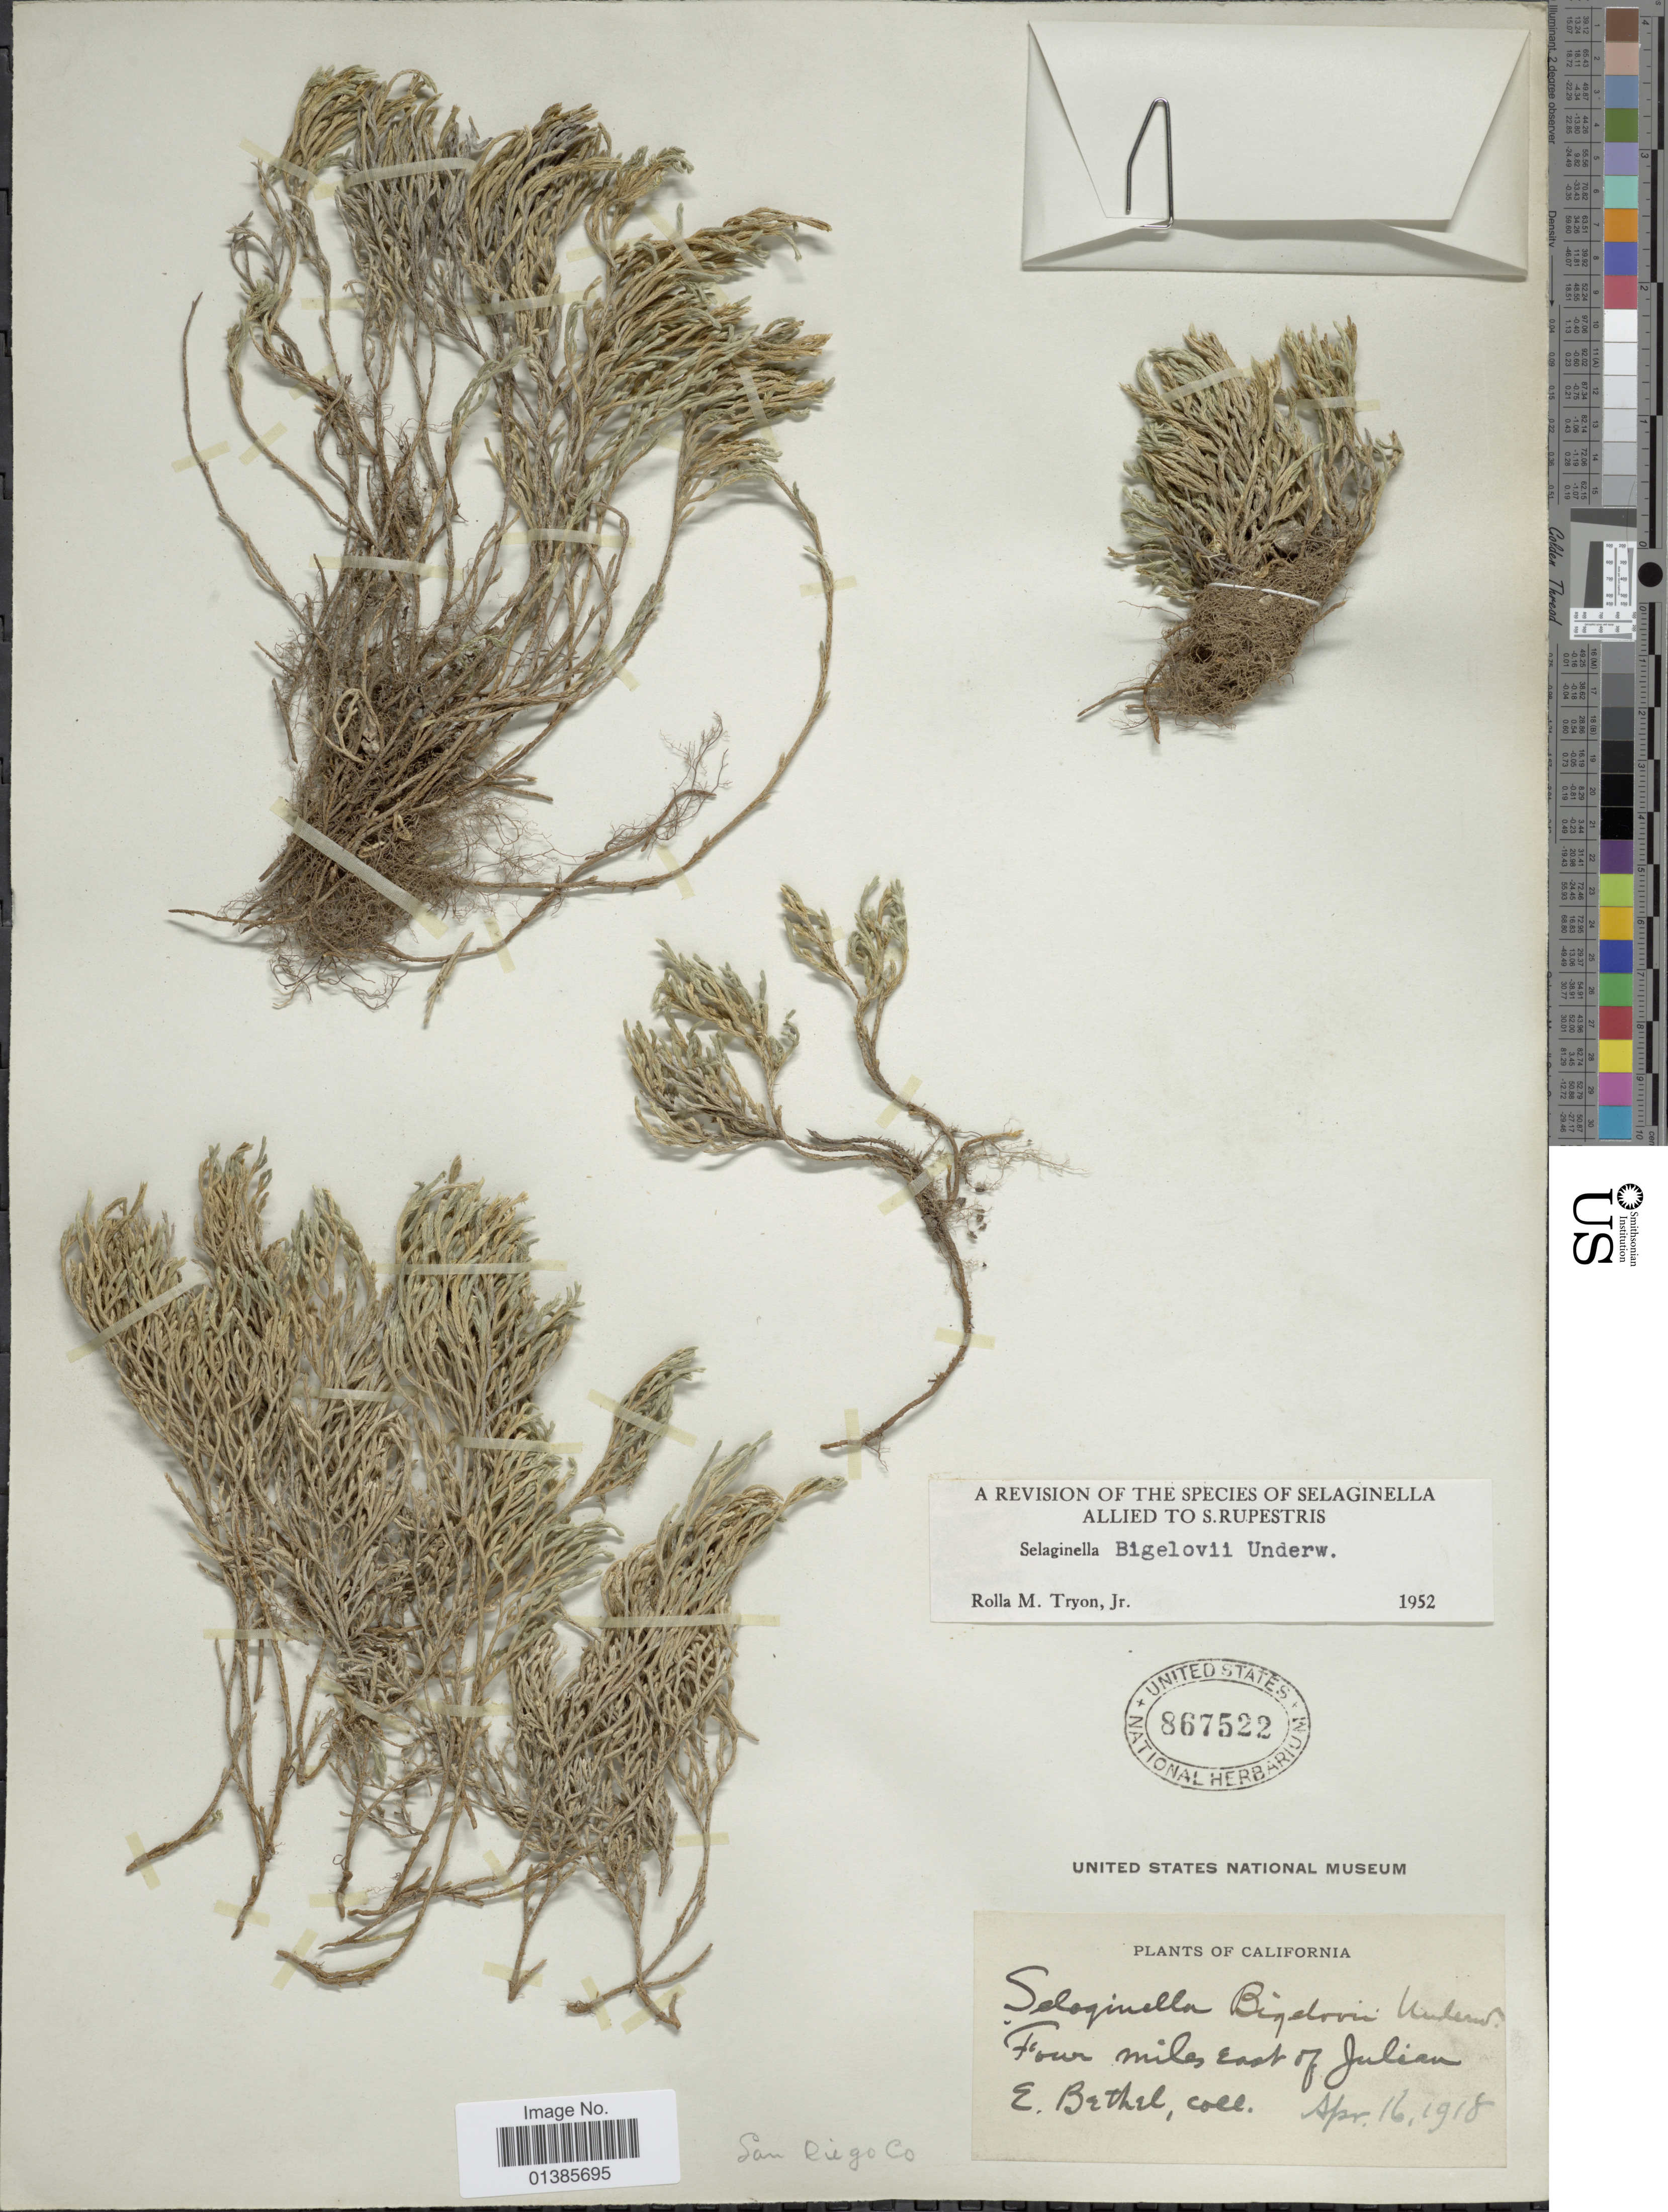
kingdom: Plantae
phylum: Tracheophyta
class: Lycopodiopsida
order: Selaginellales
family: Selaginellaceae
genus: Selaginella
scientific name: Selaginella bigelovii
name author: Underw.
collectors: E. Bethel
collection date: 1918-04-16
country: United States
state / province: California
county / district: San Diego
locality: Four miles east of Julian. San Diego Co.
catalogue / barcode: US 867522